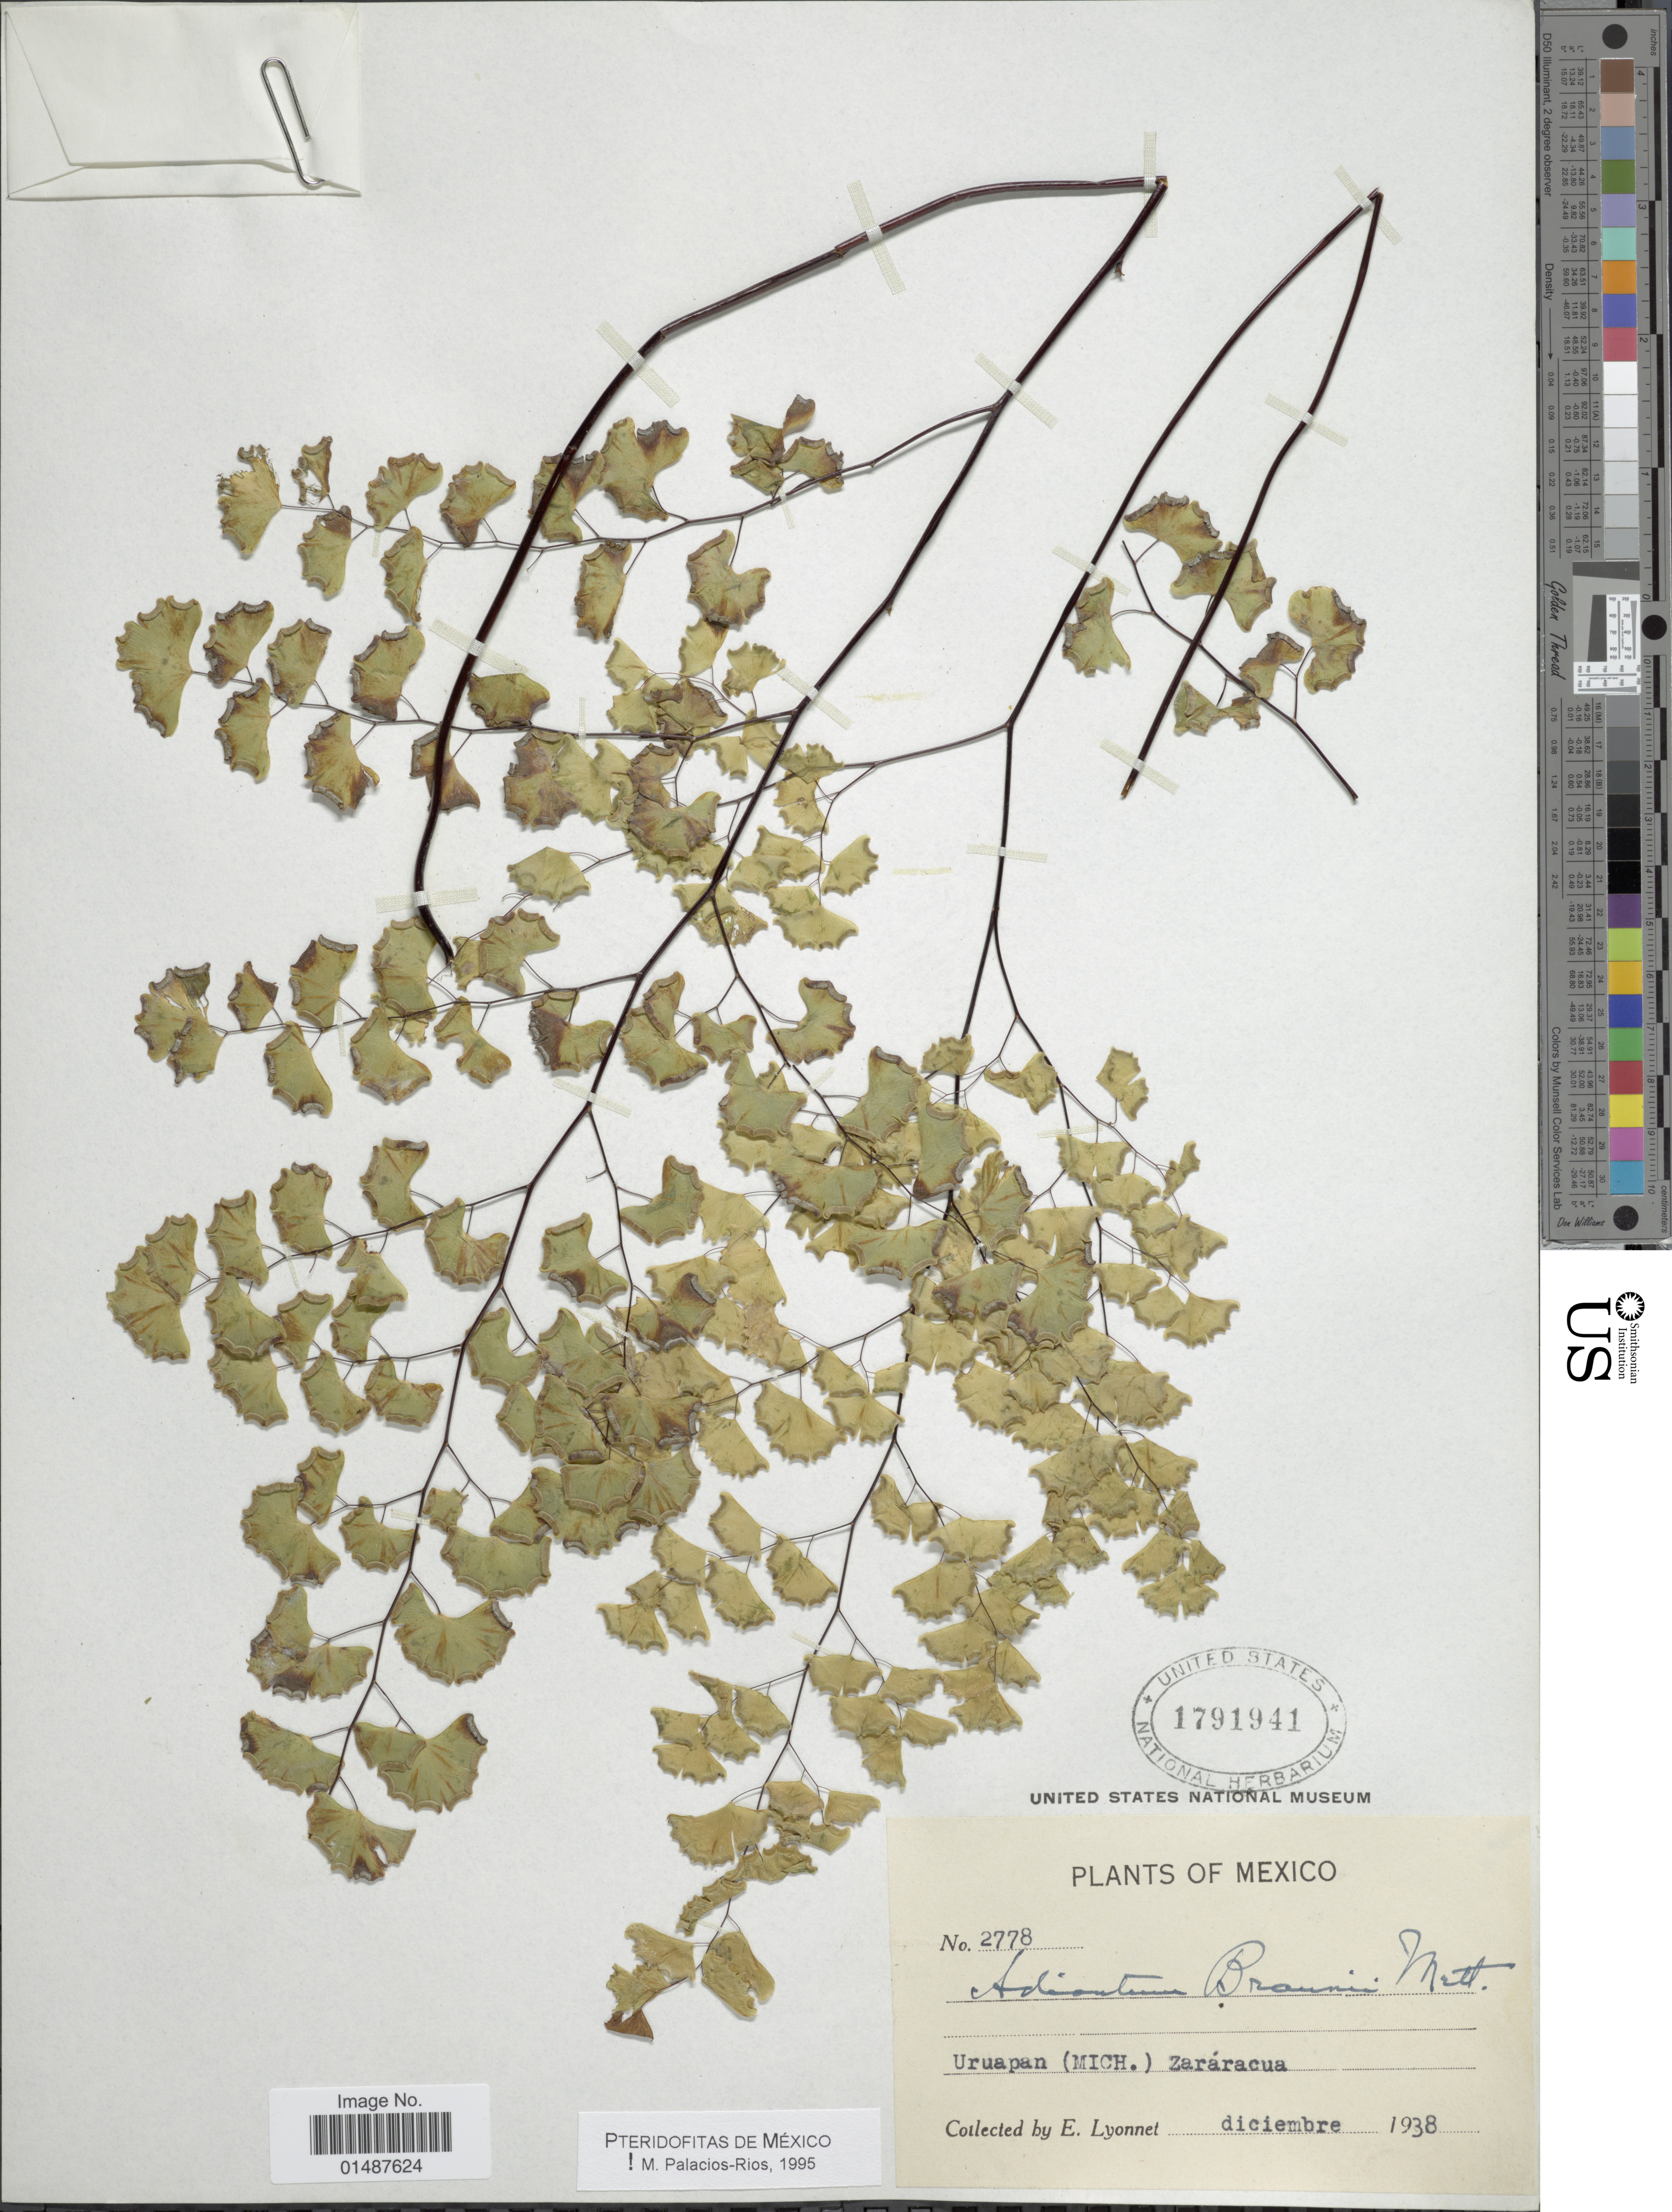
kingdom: Plantae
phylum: Tracheophyta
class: Polypodiopsida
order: Polypodiales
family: Pteridaceae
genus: Adiantum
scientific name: Adiantum braunii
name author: Mett. ex Kuhn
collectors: E. Lyonnet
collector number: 2778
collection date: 1938-12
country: Mexico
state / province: Michoacán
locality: Uruapan, Zararacua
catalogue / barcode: US 1791941